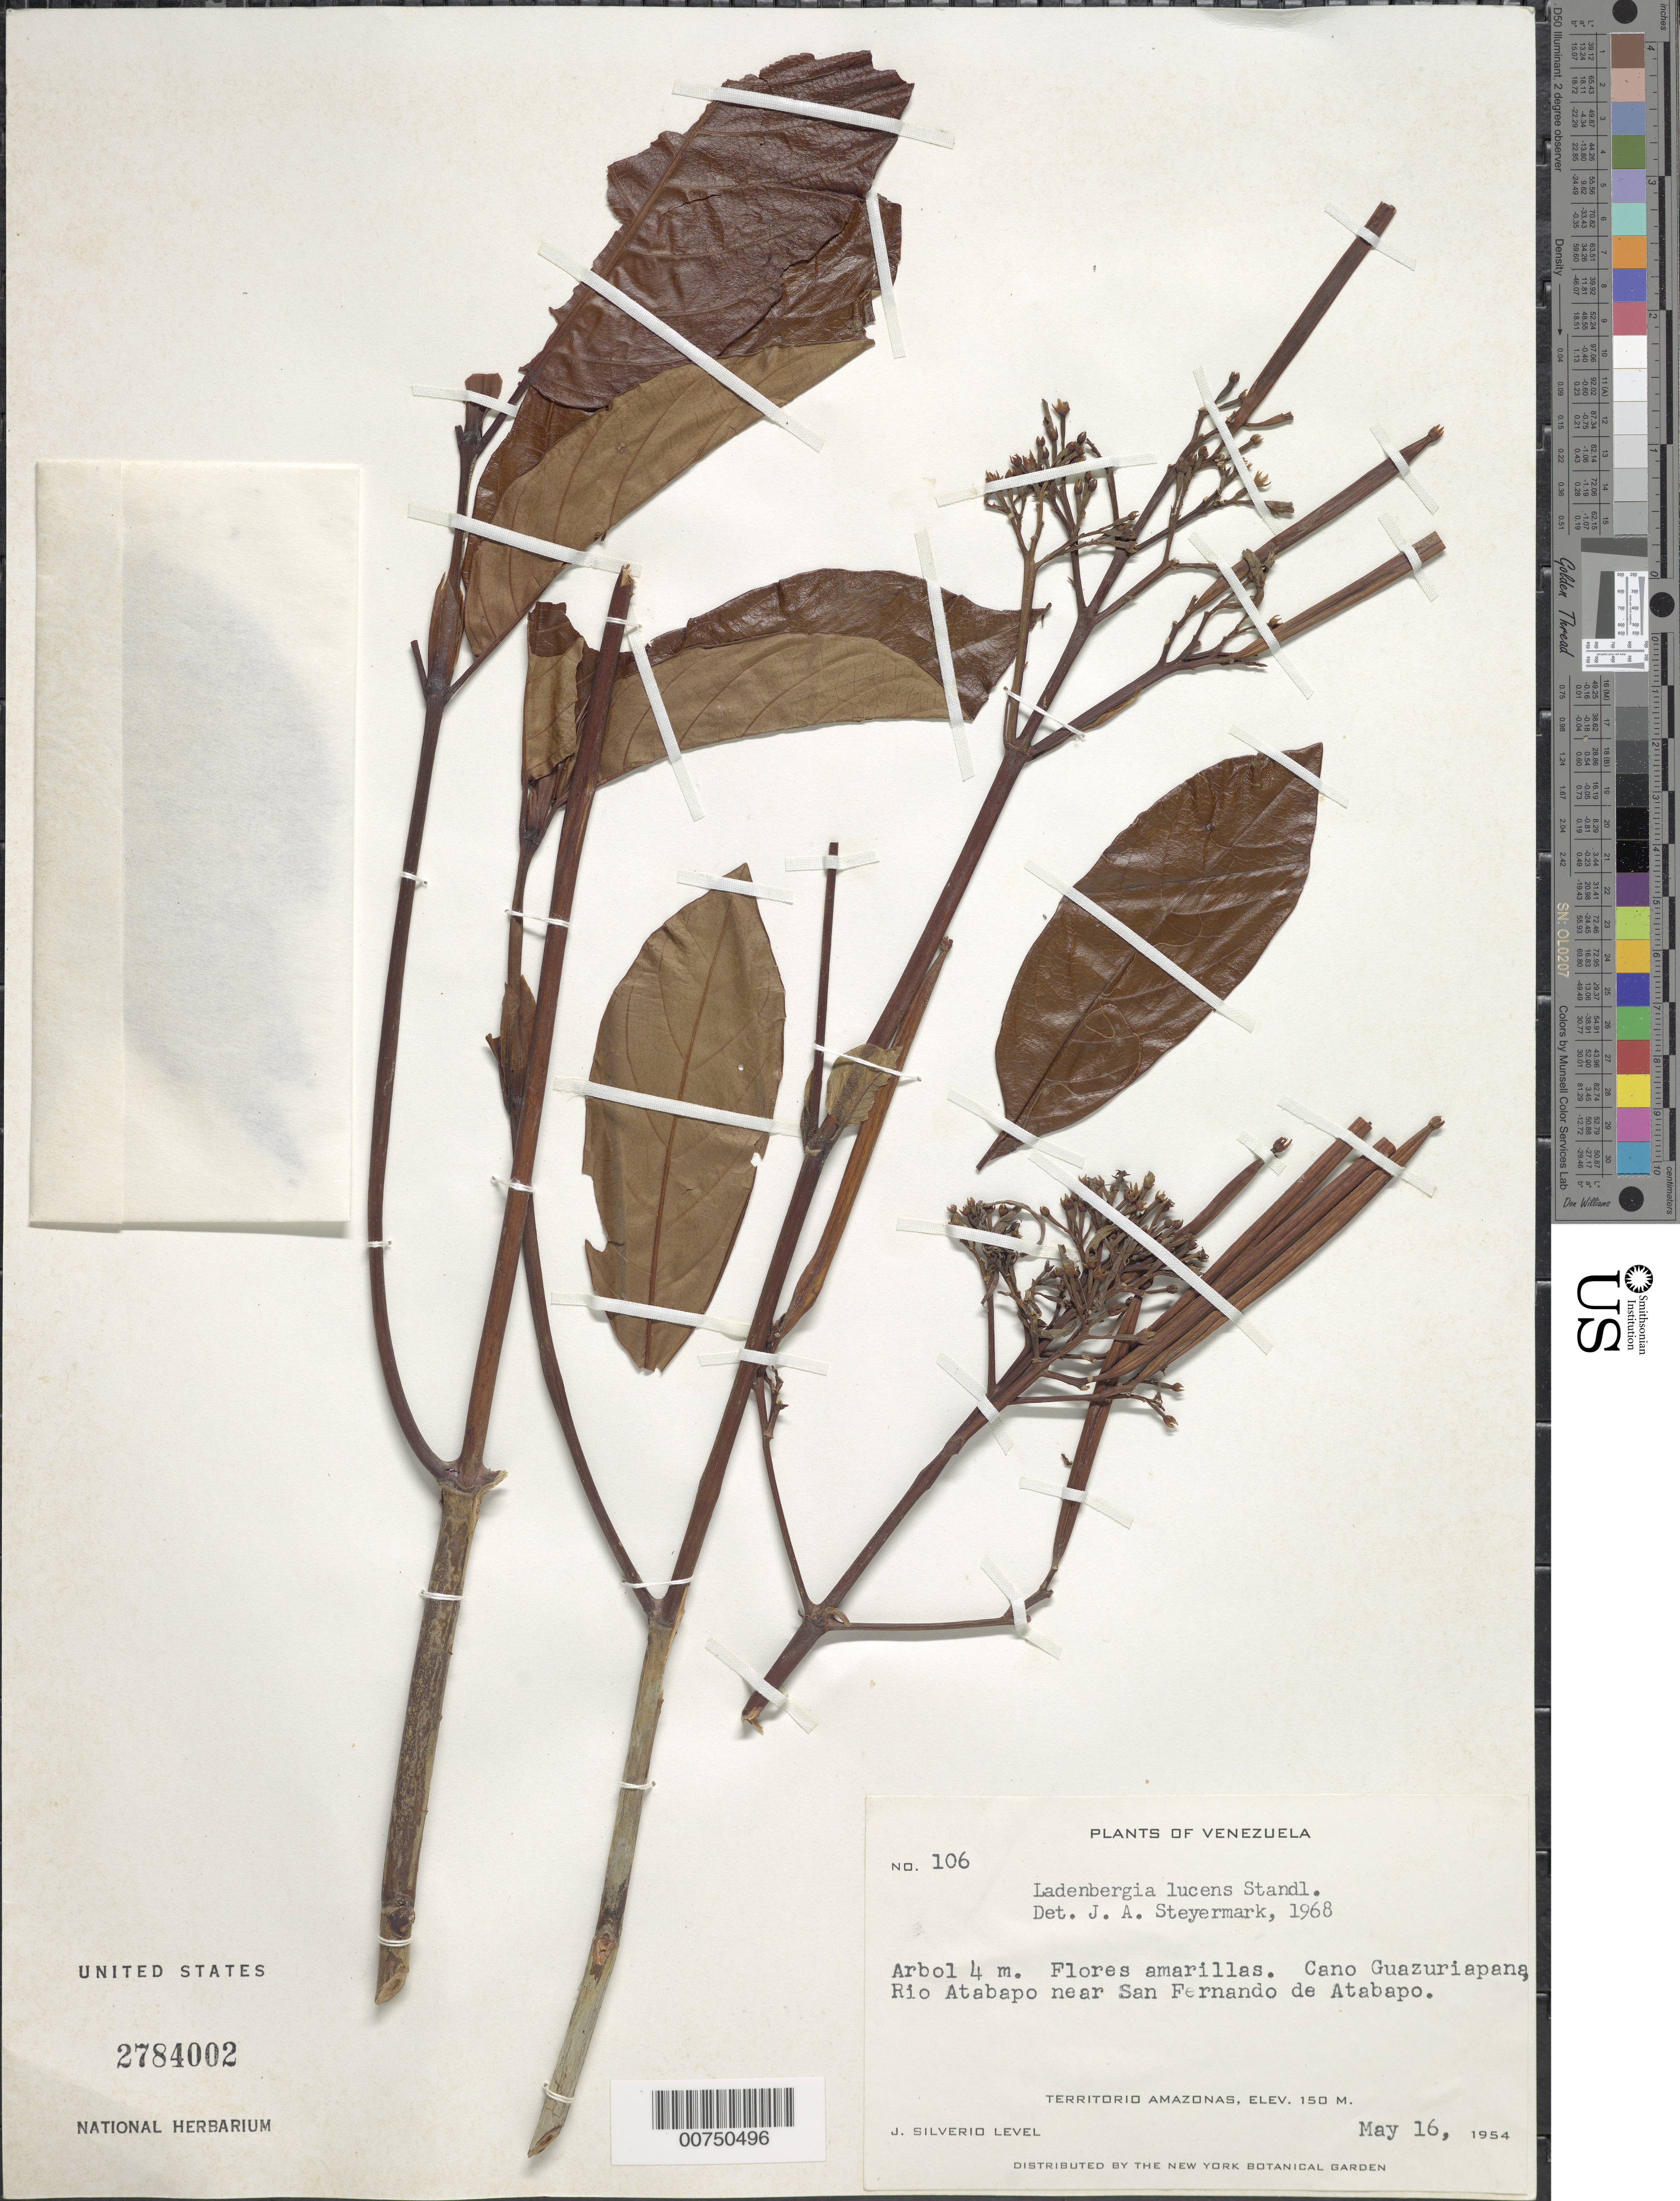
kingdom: Plantae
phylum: Tracheophyta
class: Magnoliopsida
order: Gentianales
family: Rubiaceae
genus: Ladenbergia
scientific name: Ladenbergia lucens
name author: Standl.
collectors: J. Silverio L.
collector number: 106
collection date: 1954-05-16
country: Venezuela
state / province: Amazonas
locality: Cano Guazuriapana, Rio Atabapo near San Fernando de Atabapo, Territorio Amazonas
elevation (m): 150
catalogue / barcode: US 2784002